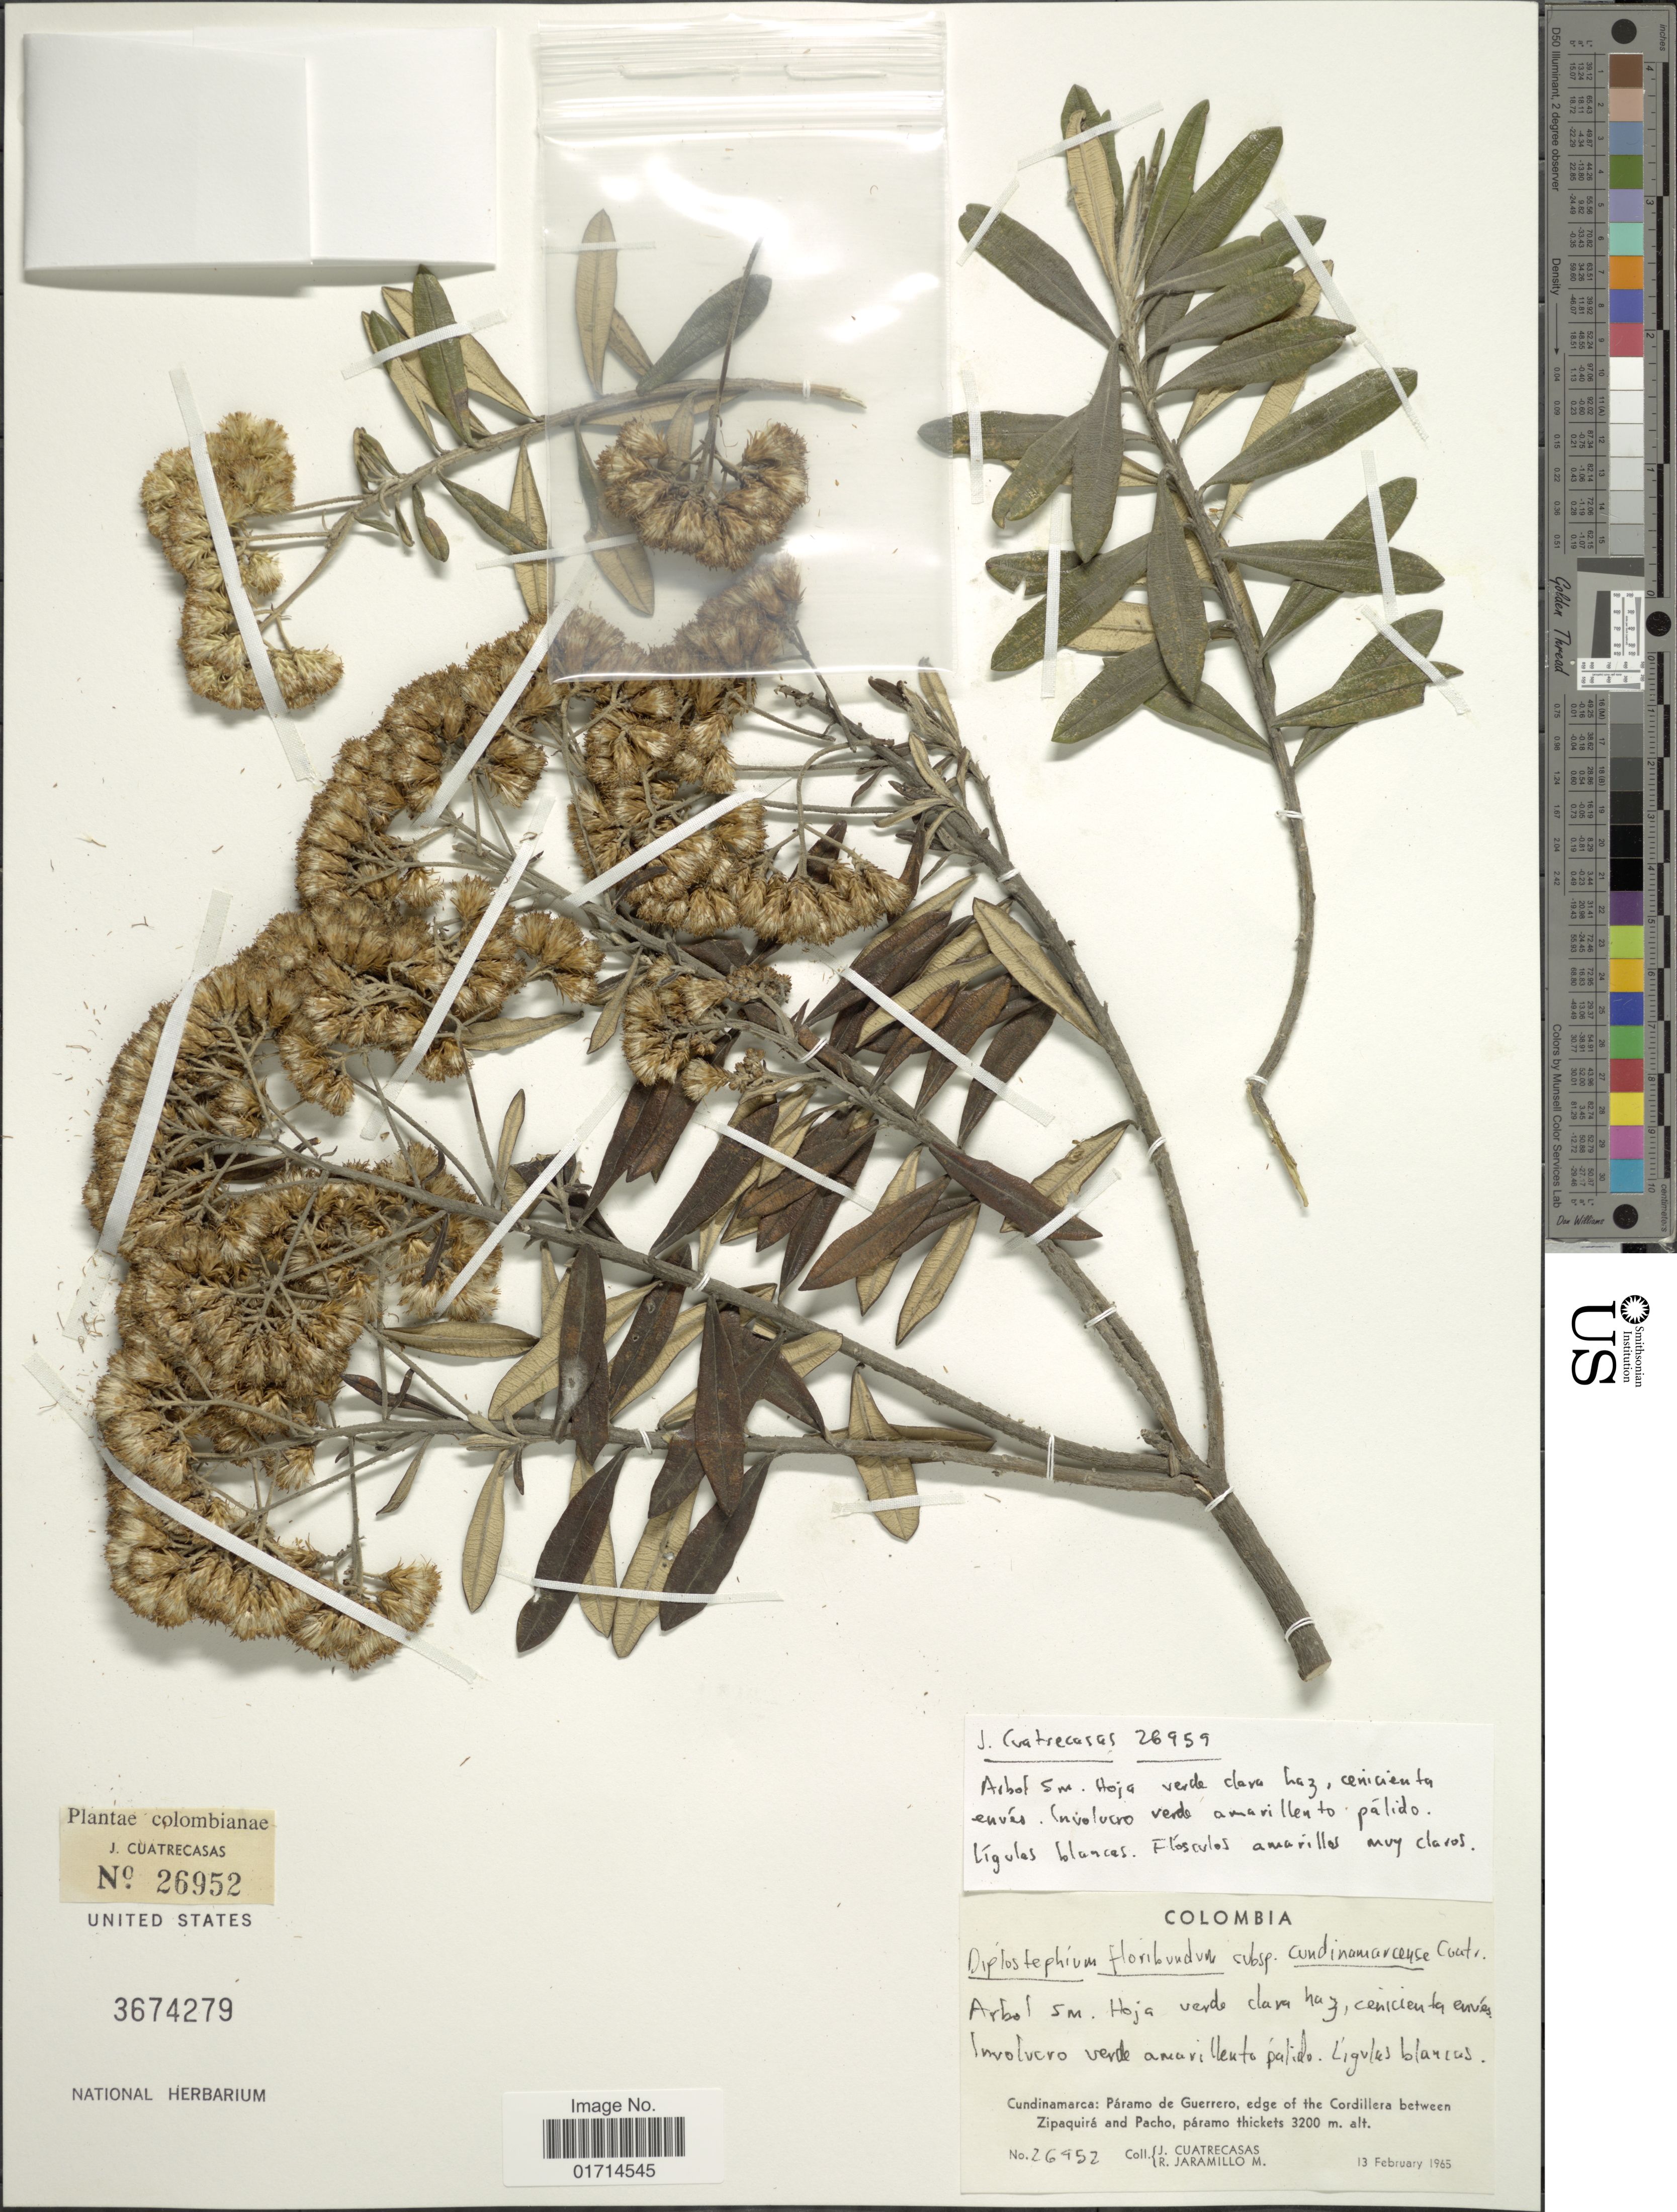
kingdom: Plantae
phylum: Tracheophyta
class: Magnoliopsida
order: Asterales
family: Asteraceae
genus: Diplostephium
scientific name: Diplostephium floribundum subsp. cundinamarcense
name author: Cuatrec.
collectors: J. Cuatrecasas & R. Jaramillo M.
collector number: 269452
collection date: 1965-02-13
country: Colombia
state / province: Cundinamarca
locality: Paramo de Guerrero, edge of the Cordillera between Zipaquira and Pacho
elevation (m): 3200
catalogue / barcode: US 3674279